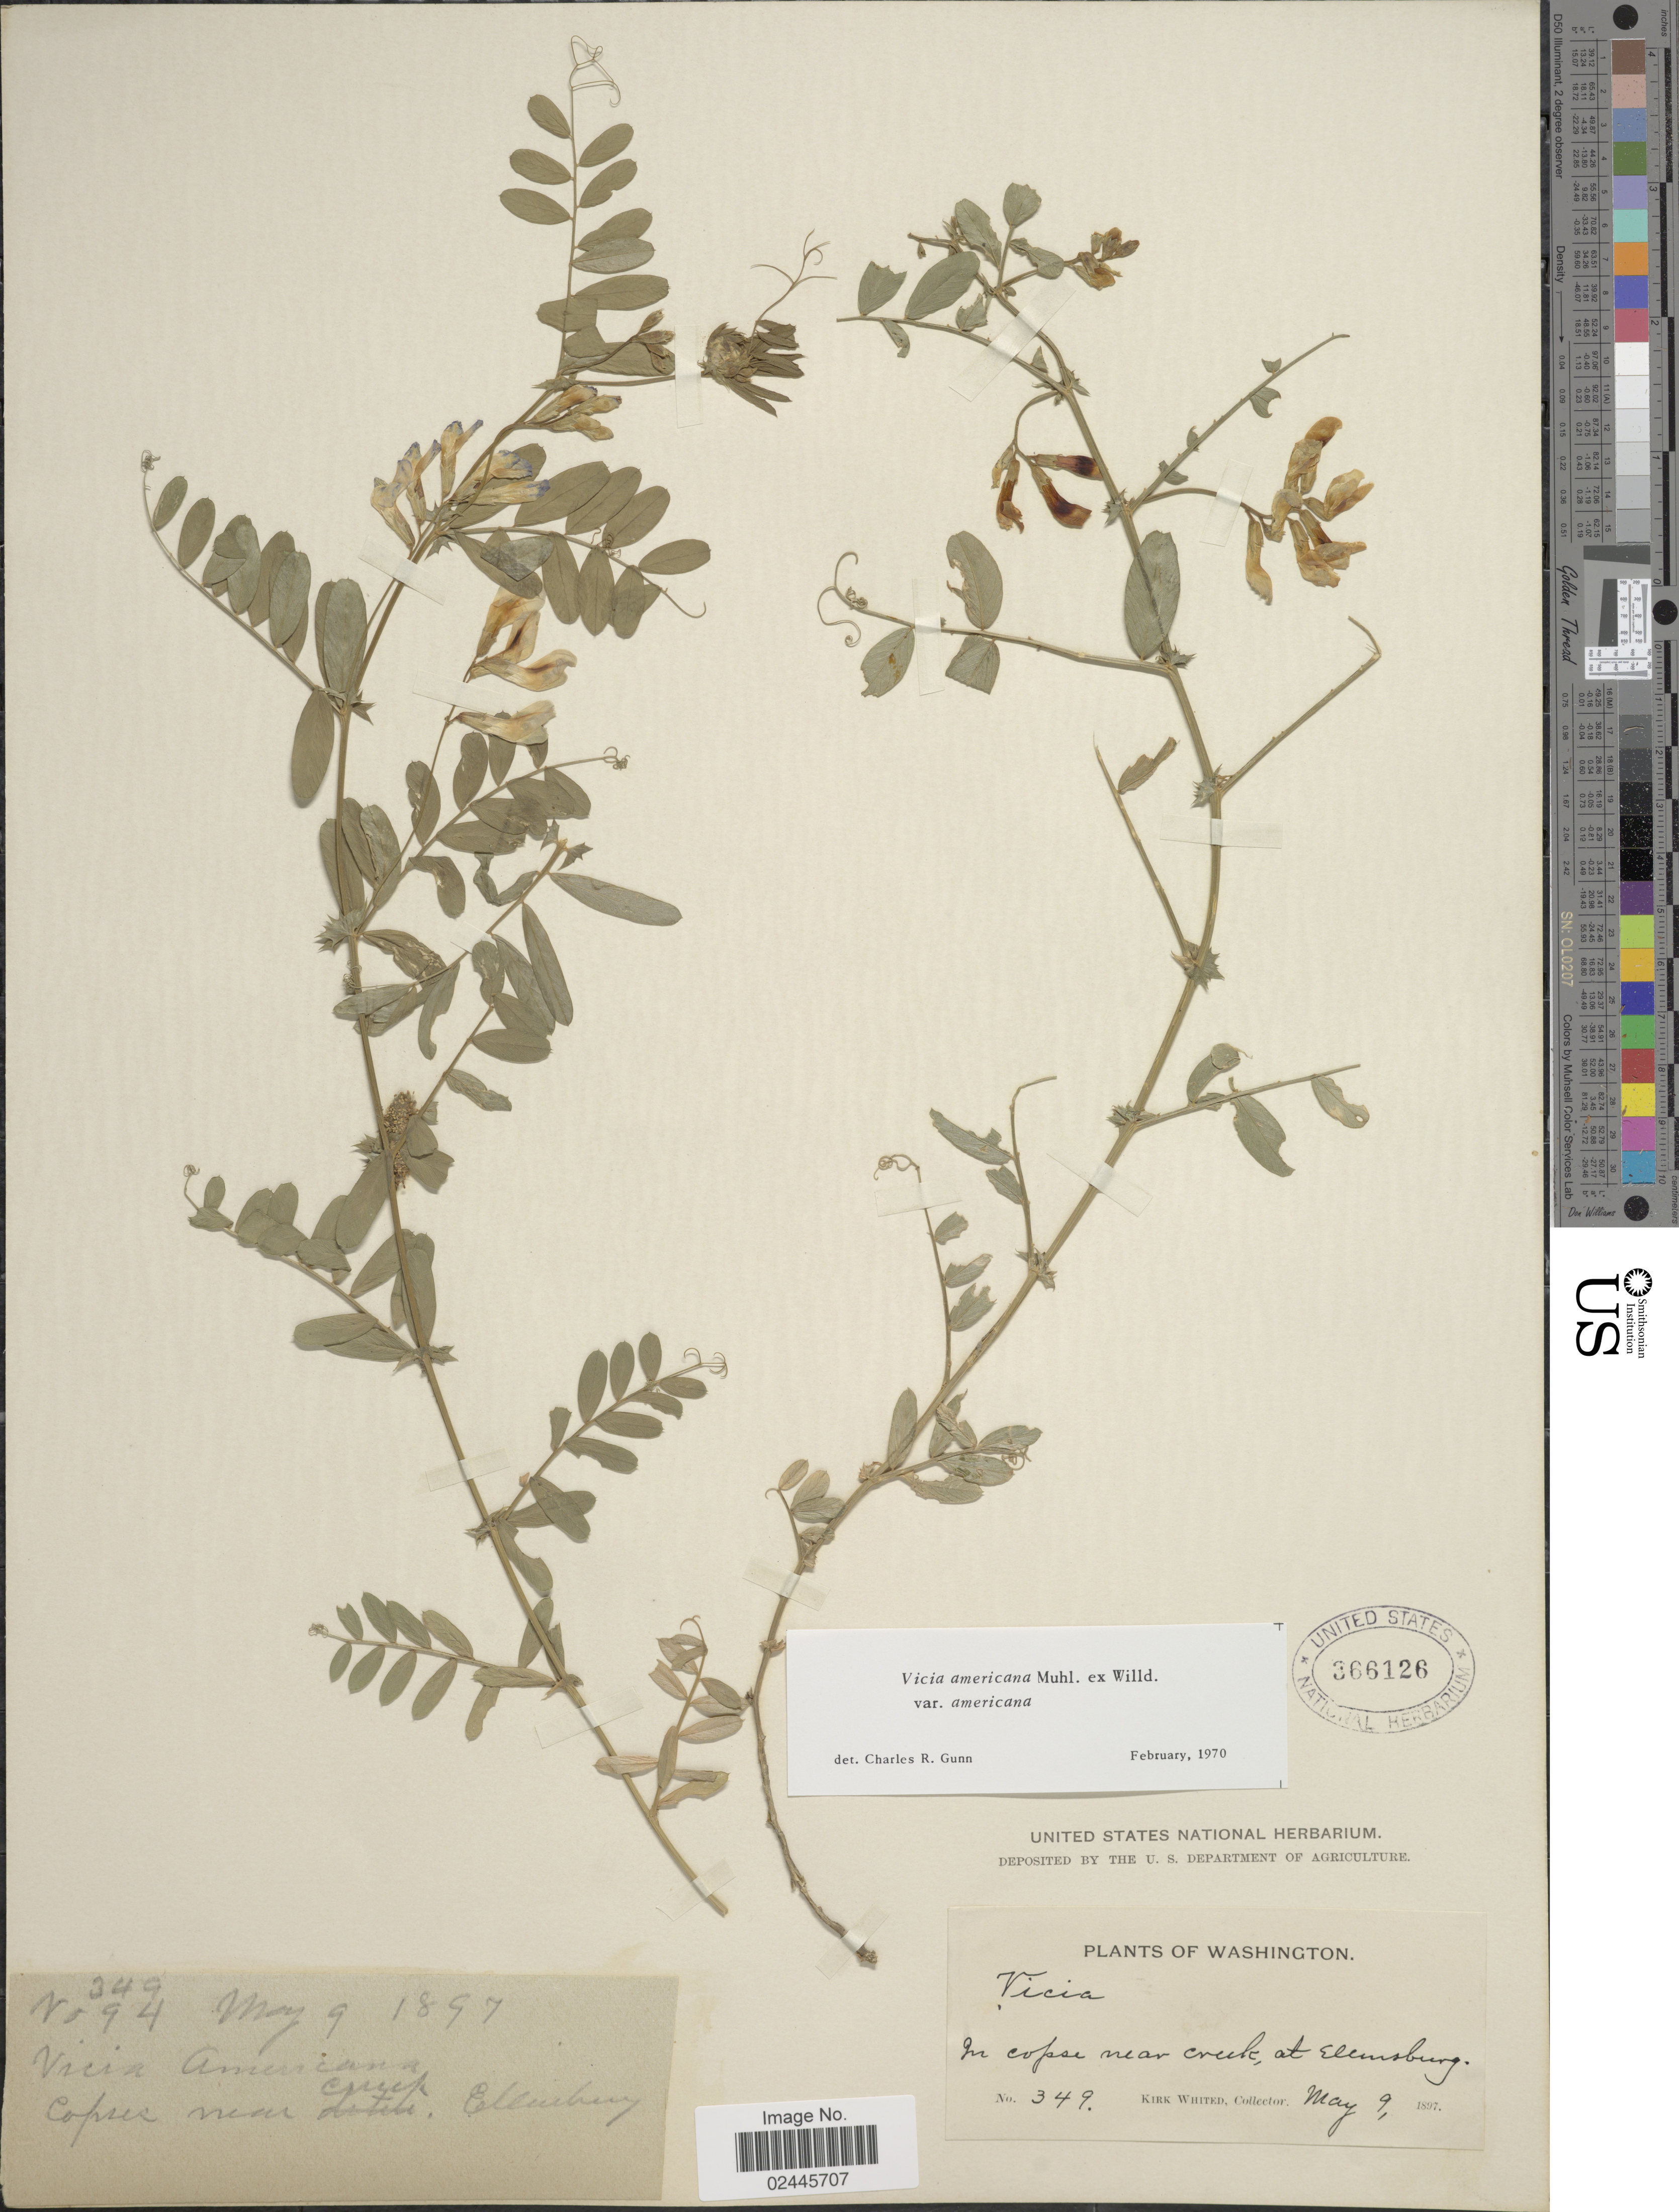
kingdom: Plantae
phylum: Tracheophyta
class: Magnoliopsida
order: Fabales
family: Fabaceae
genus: Vicia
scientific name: Vicia americana var. americana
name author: Muhl. ex Willd.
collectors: K. Whited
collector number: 349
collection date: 1897-05-09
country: United States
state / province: Washington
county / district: Kittitas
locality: In copses near creek, at Ellensburg.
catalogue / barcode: US 366126